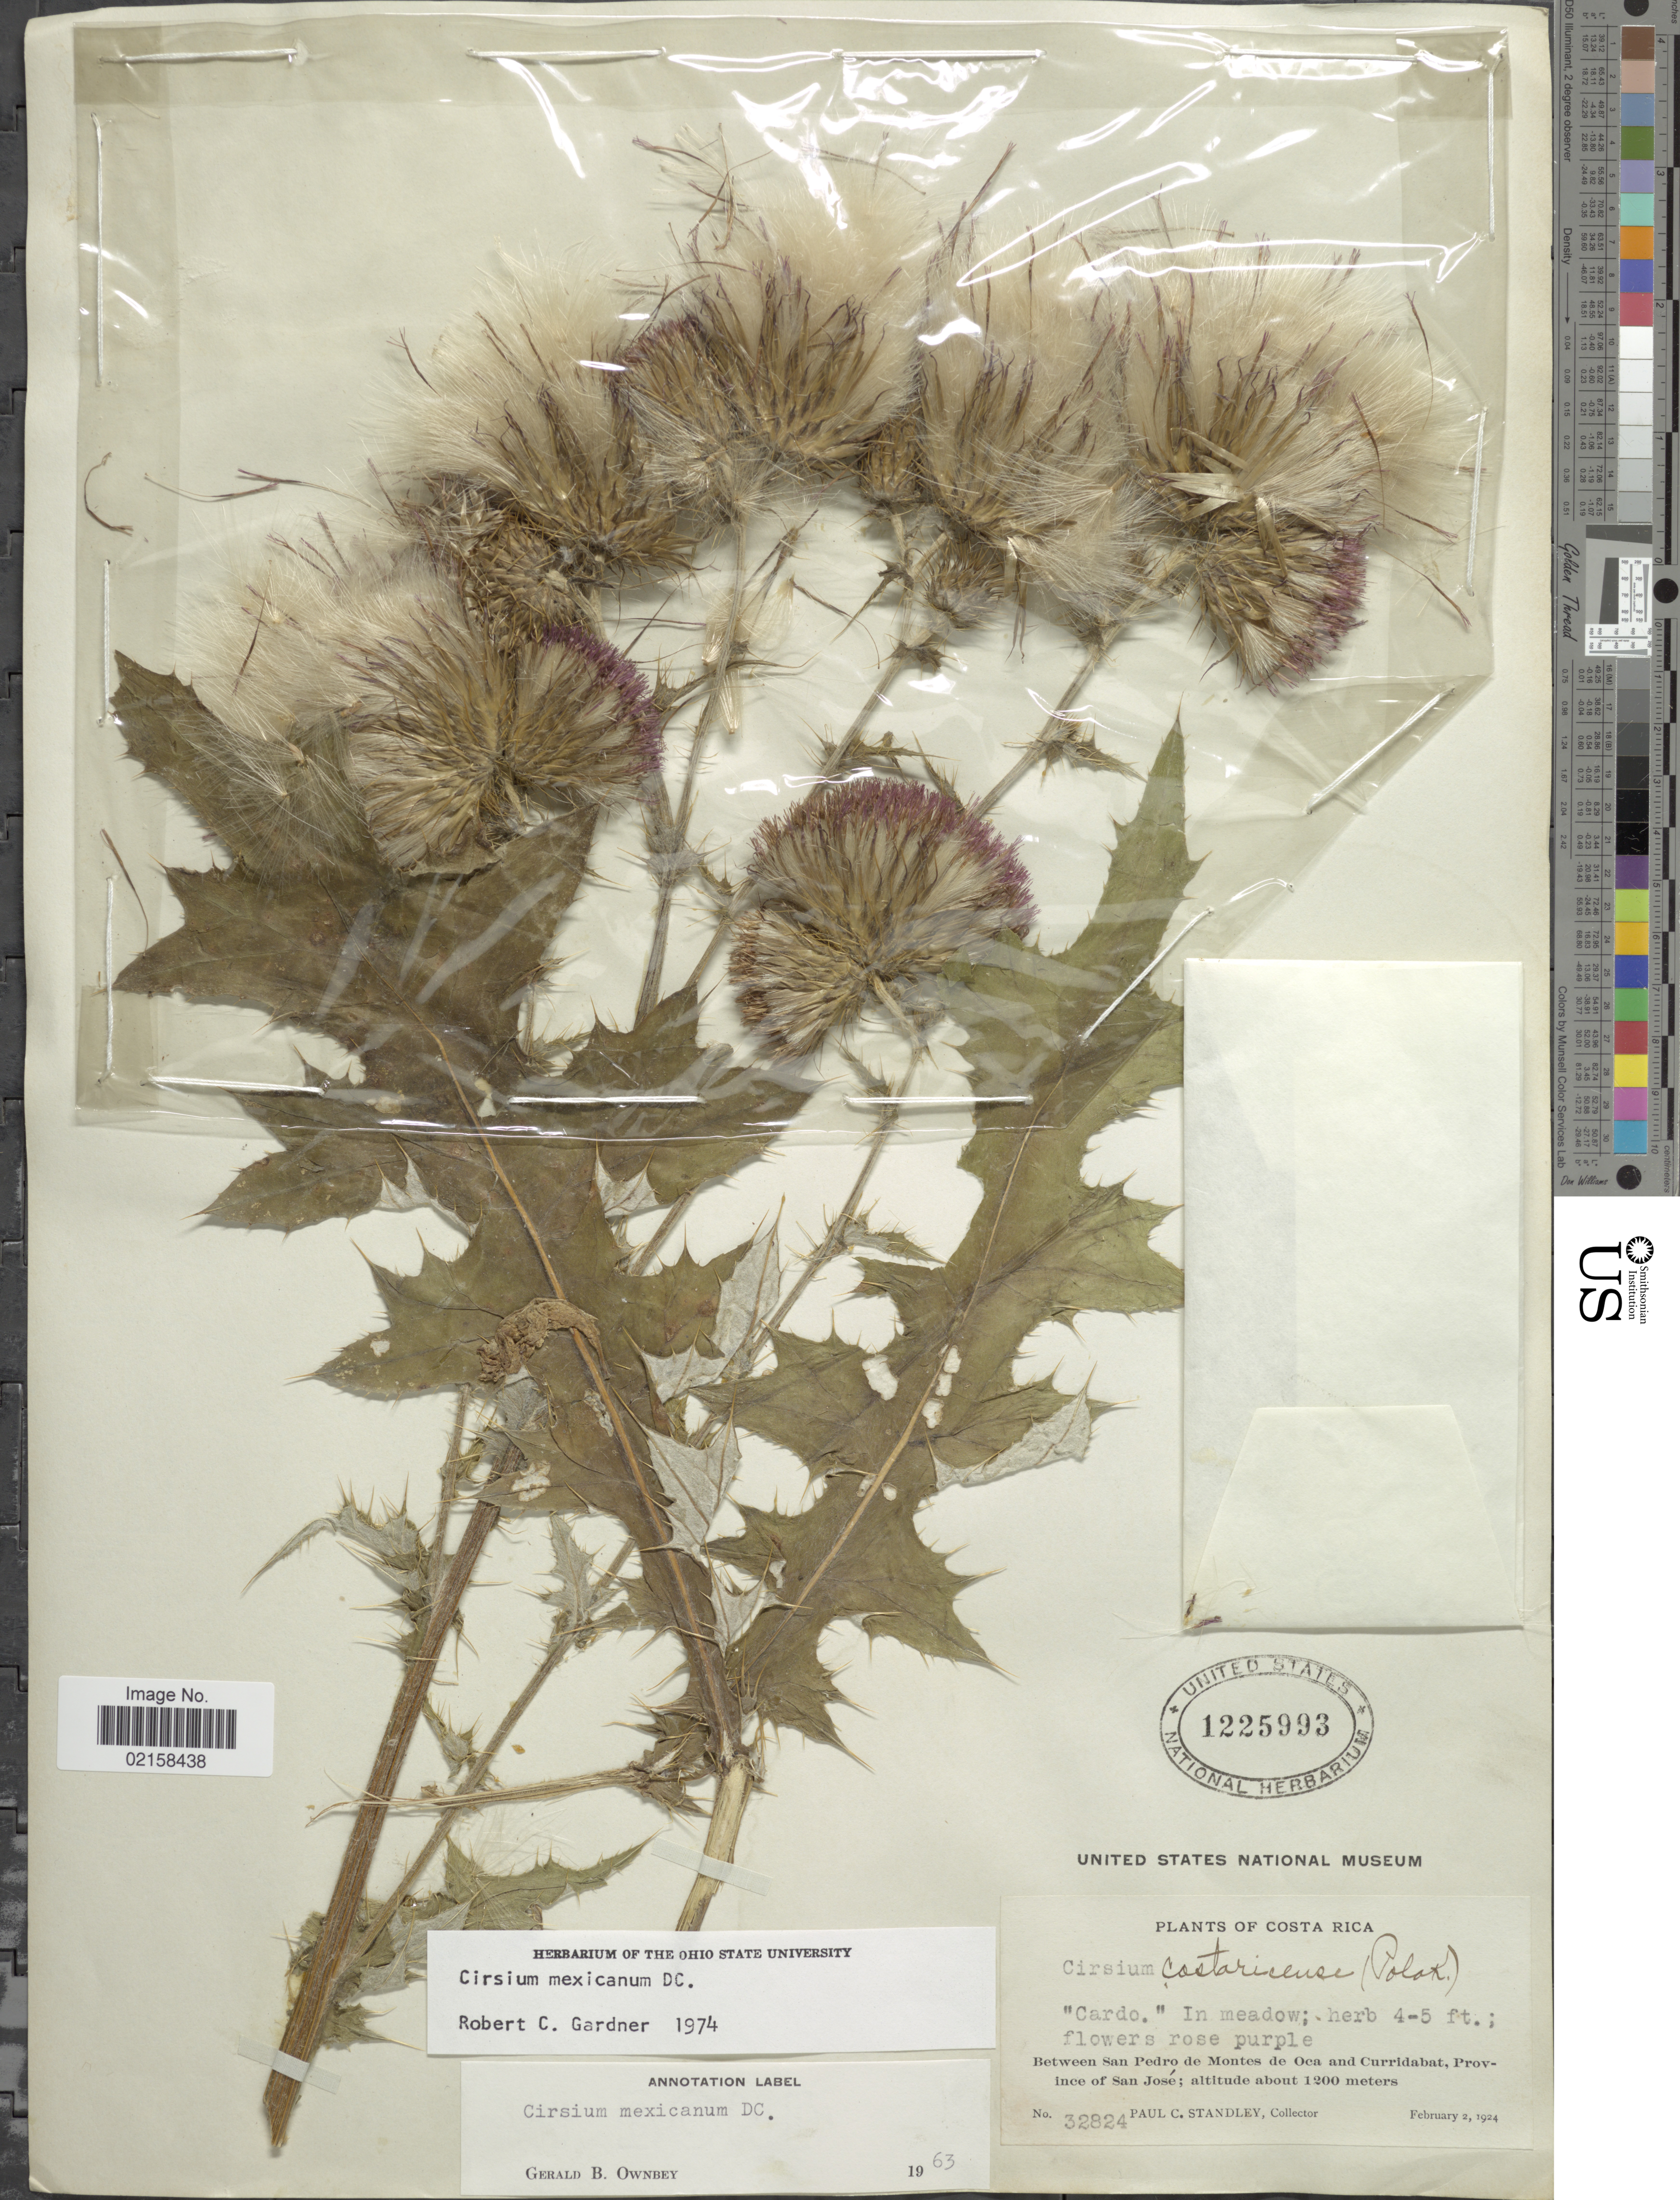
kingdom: Plantae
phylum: Tracheophyta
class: Magnoliopsida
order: Asterales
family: Asteraceae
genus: Cirsium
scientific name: Cirsium mexicanum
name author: DC.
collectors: P. C. Standley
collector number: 32824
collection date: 1924-02-02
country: Costa Rica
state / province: San José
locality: Between San Pedro de Montes de Oca and Curridabat.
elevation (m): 1200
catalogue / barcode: US 1225993